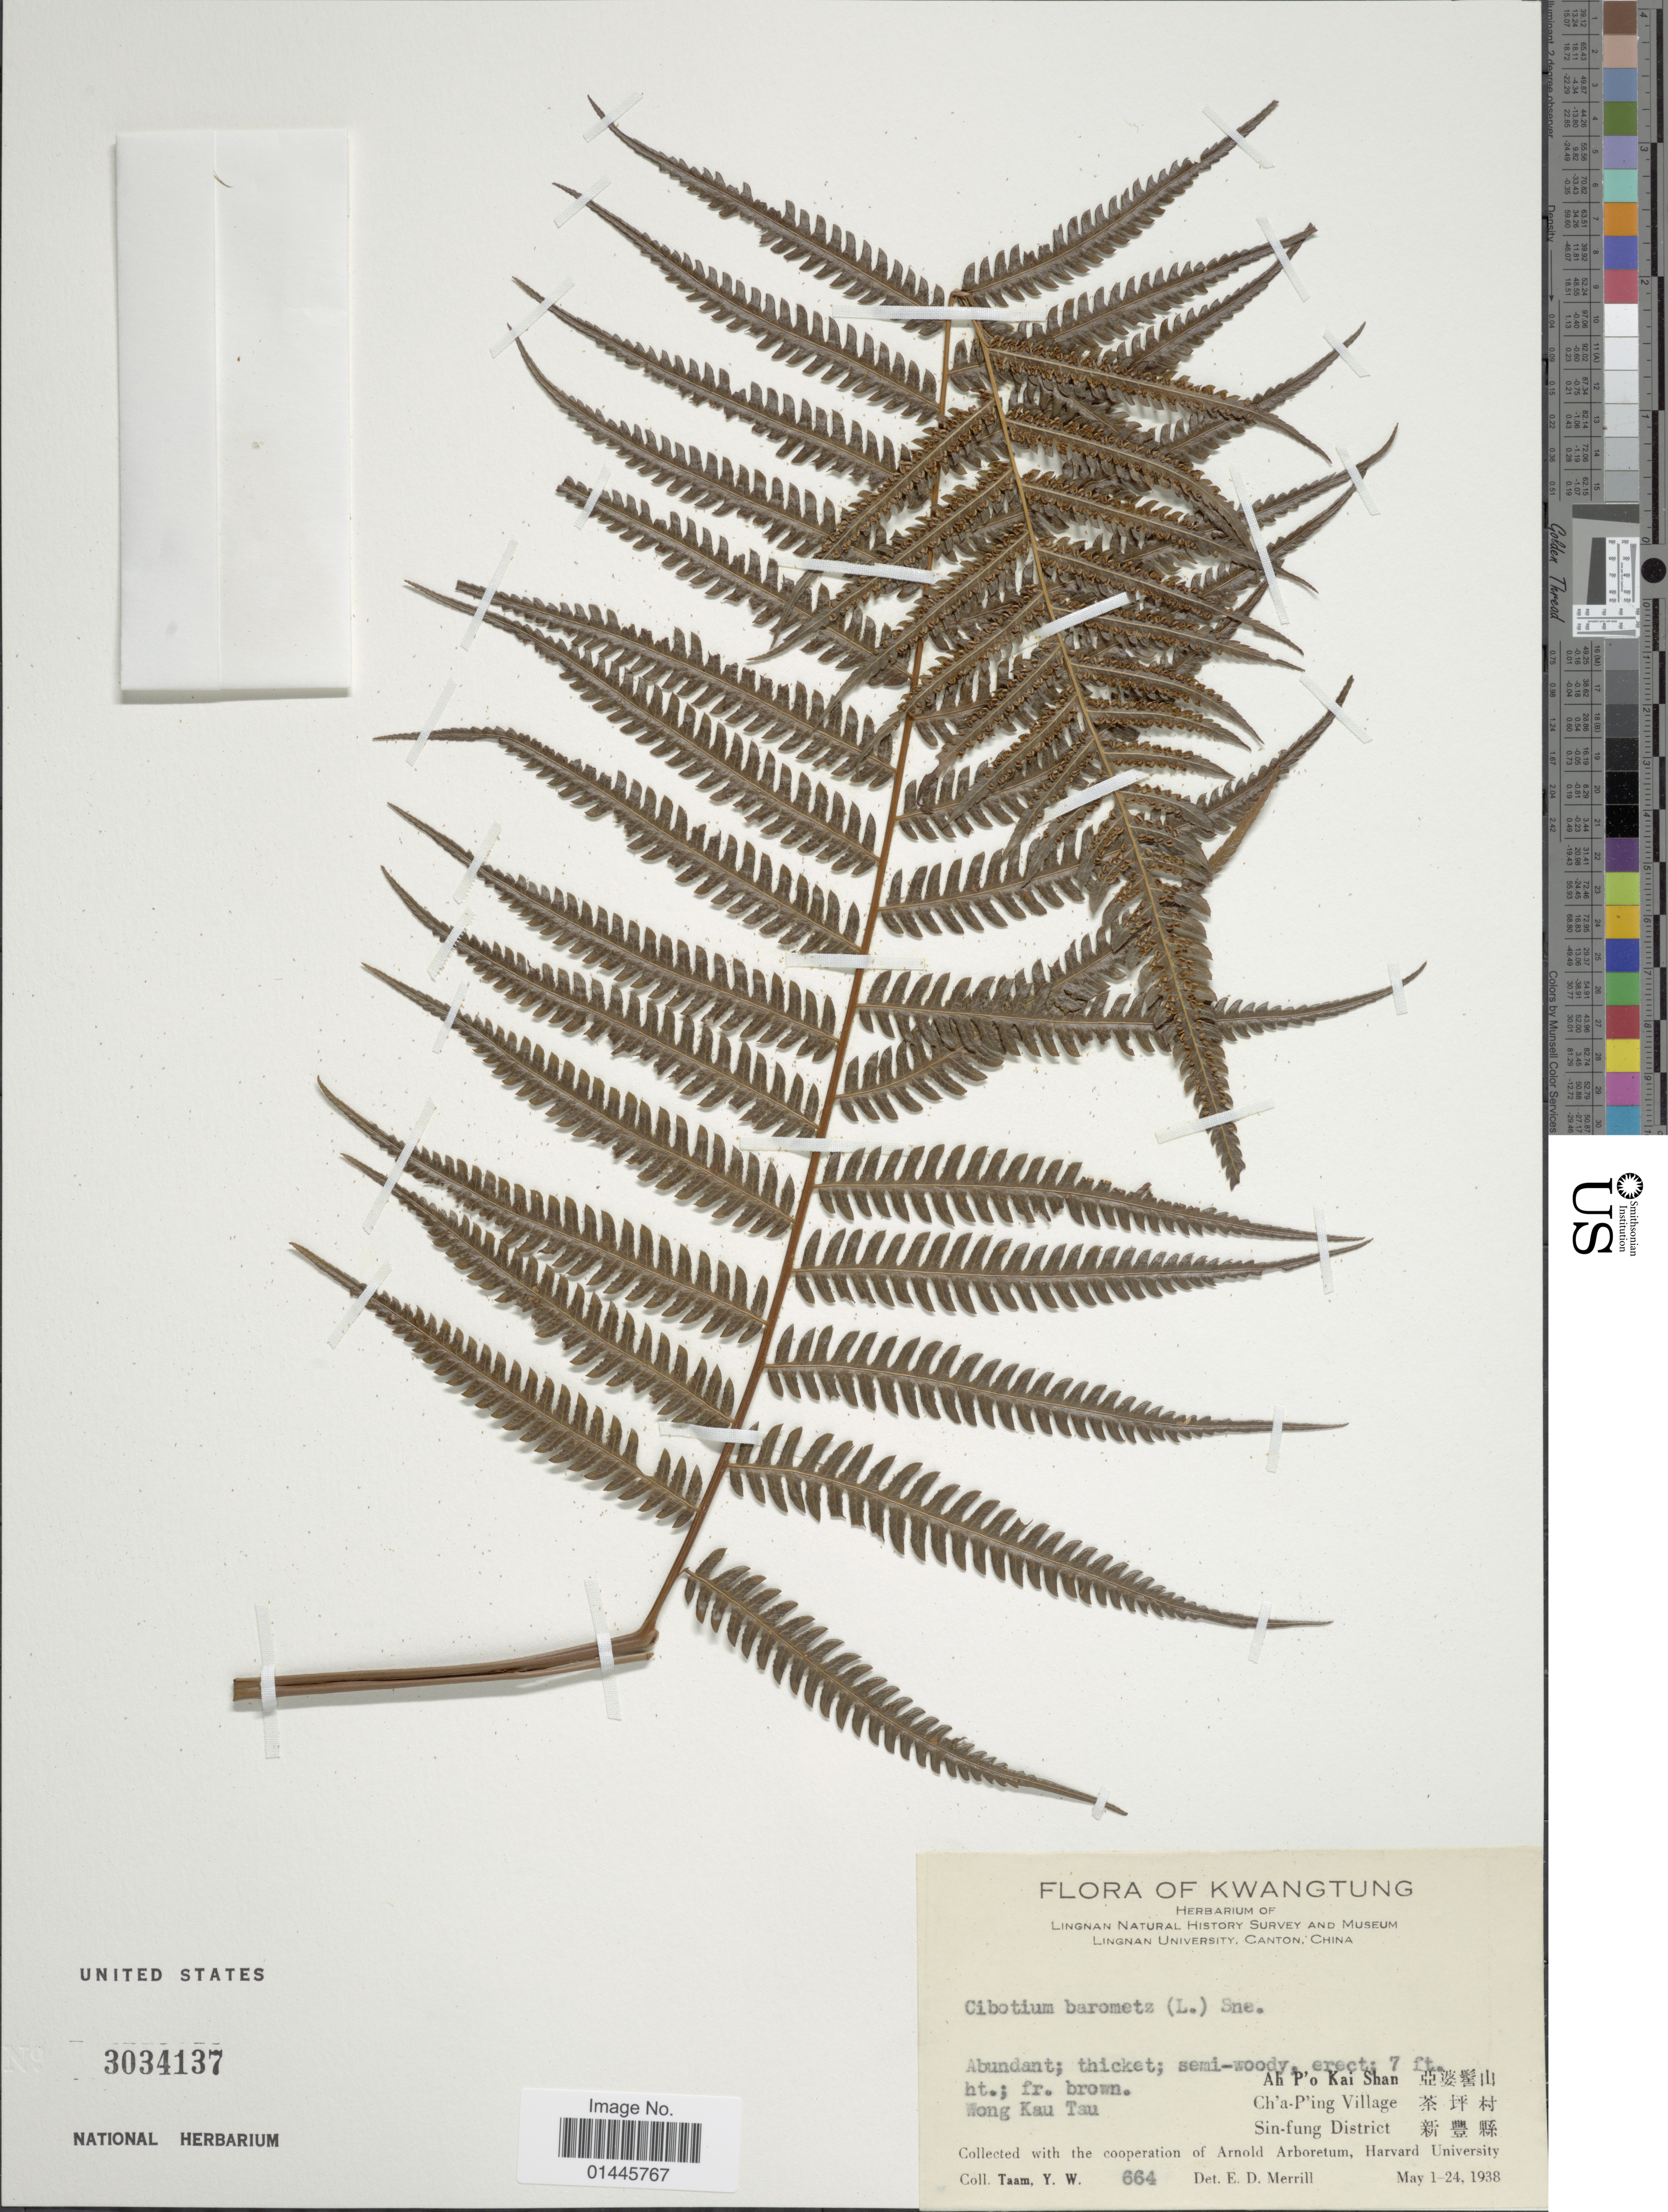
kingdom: Plantae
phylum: Tracheophyta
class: Polypodiopsida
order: Cyatheales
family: Cibotiaceae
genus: Cibotium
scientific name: Cibotium barometz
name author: (L.) J. Sm.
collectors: Y. W. Taam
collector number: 64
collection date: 1938-05-01/1938-05-24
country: China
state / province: Guangdong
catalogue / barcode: US 3034137